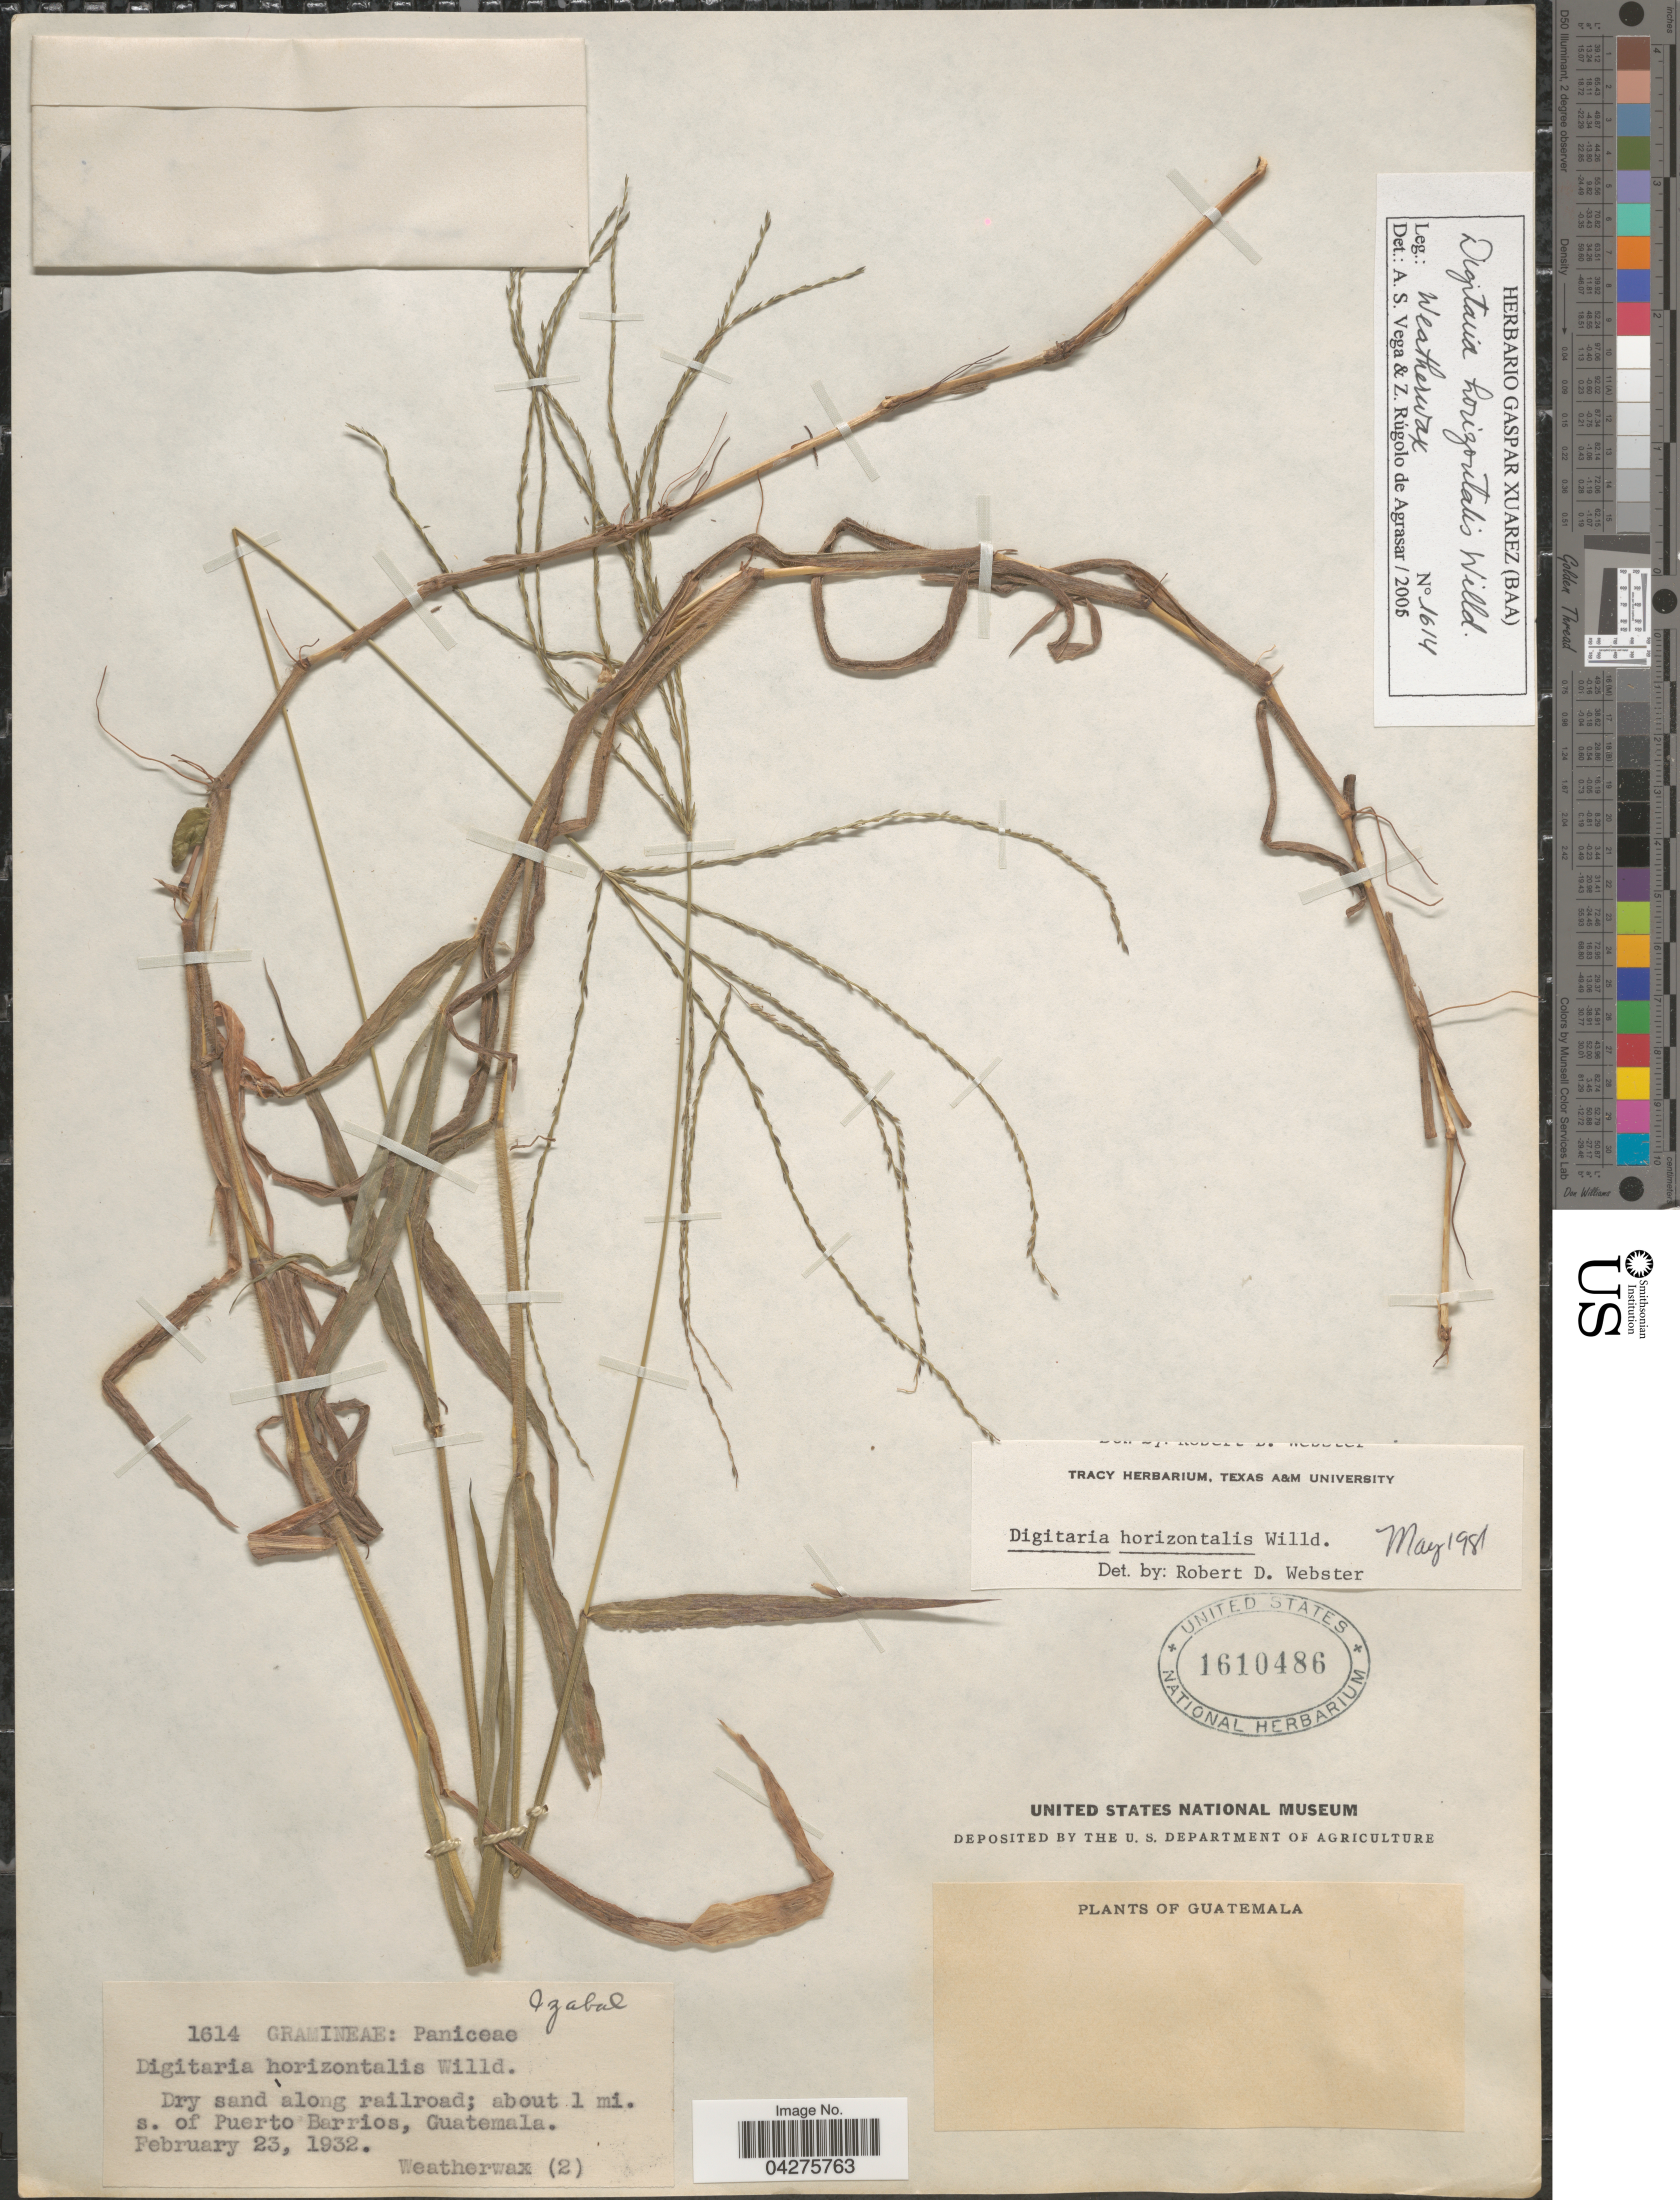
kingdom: Plantae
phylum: Tracheophyta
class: Liliopsida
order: Poales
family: Poaceae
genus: Digitaria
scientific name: Digitaria horizontalis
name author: Willd.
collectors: -. Weatherwax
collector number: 1614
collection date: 1932-02-23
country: Guatemala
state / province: Izabal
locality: About 1 mi. s. of Puerto Barrios.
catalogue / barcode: US 1610486